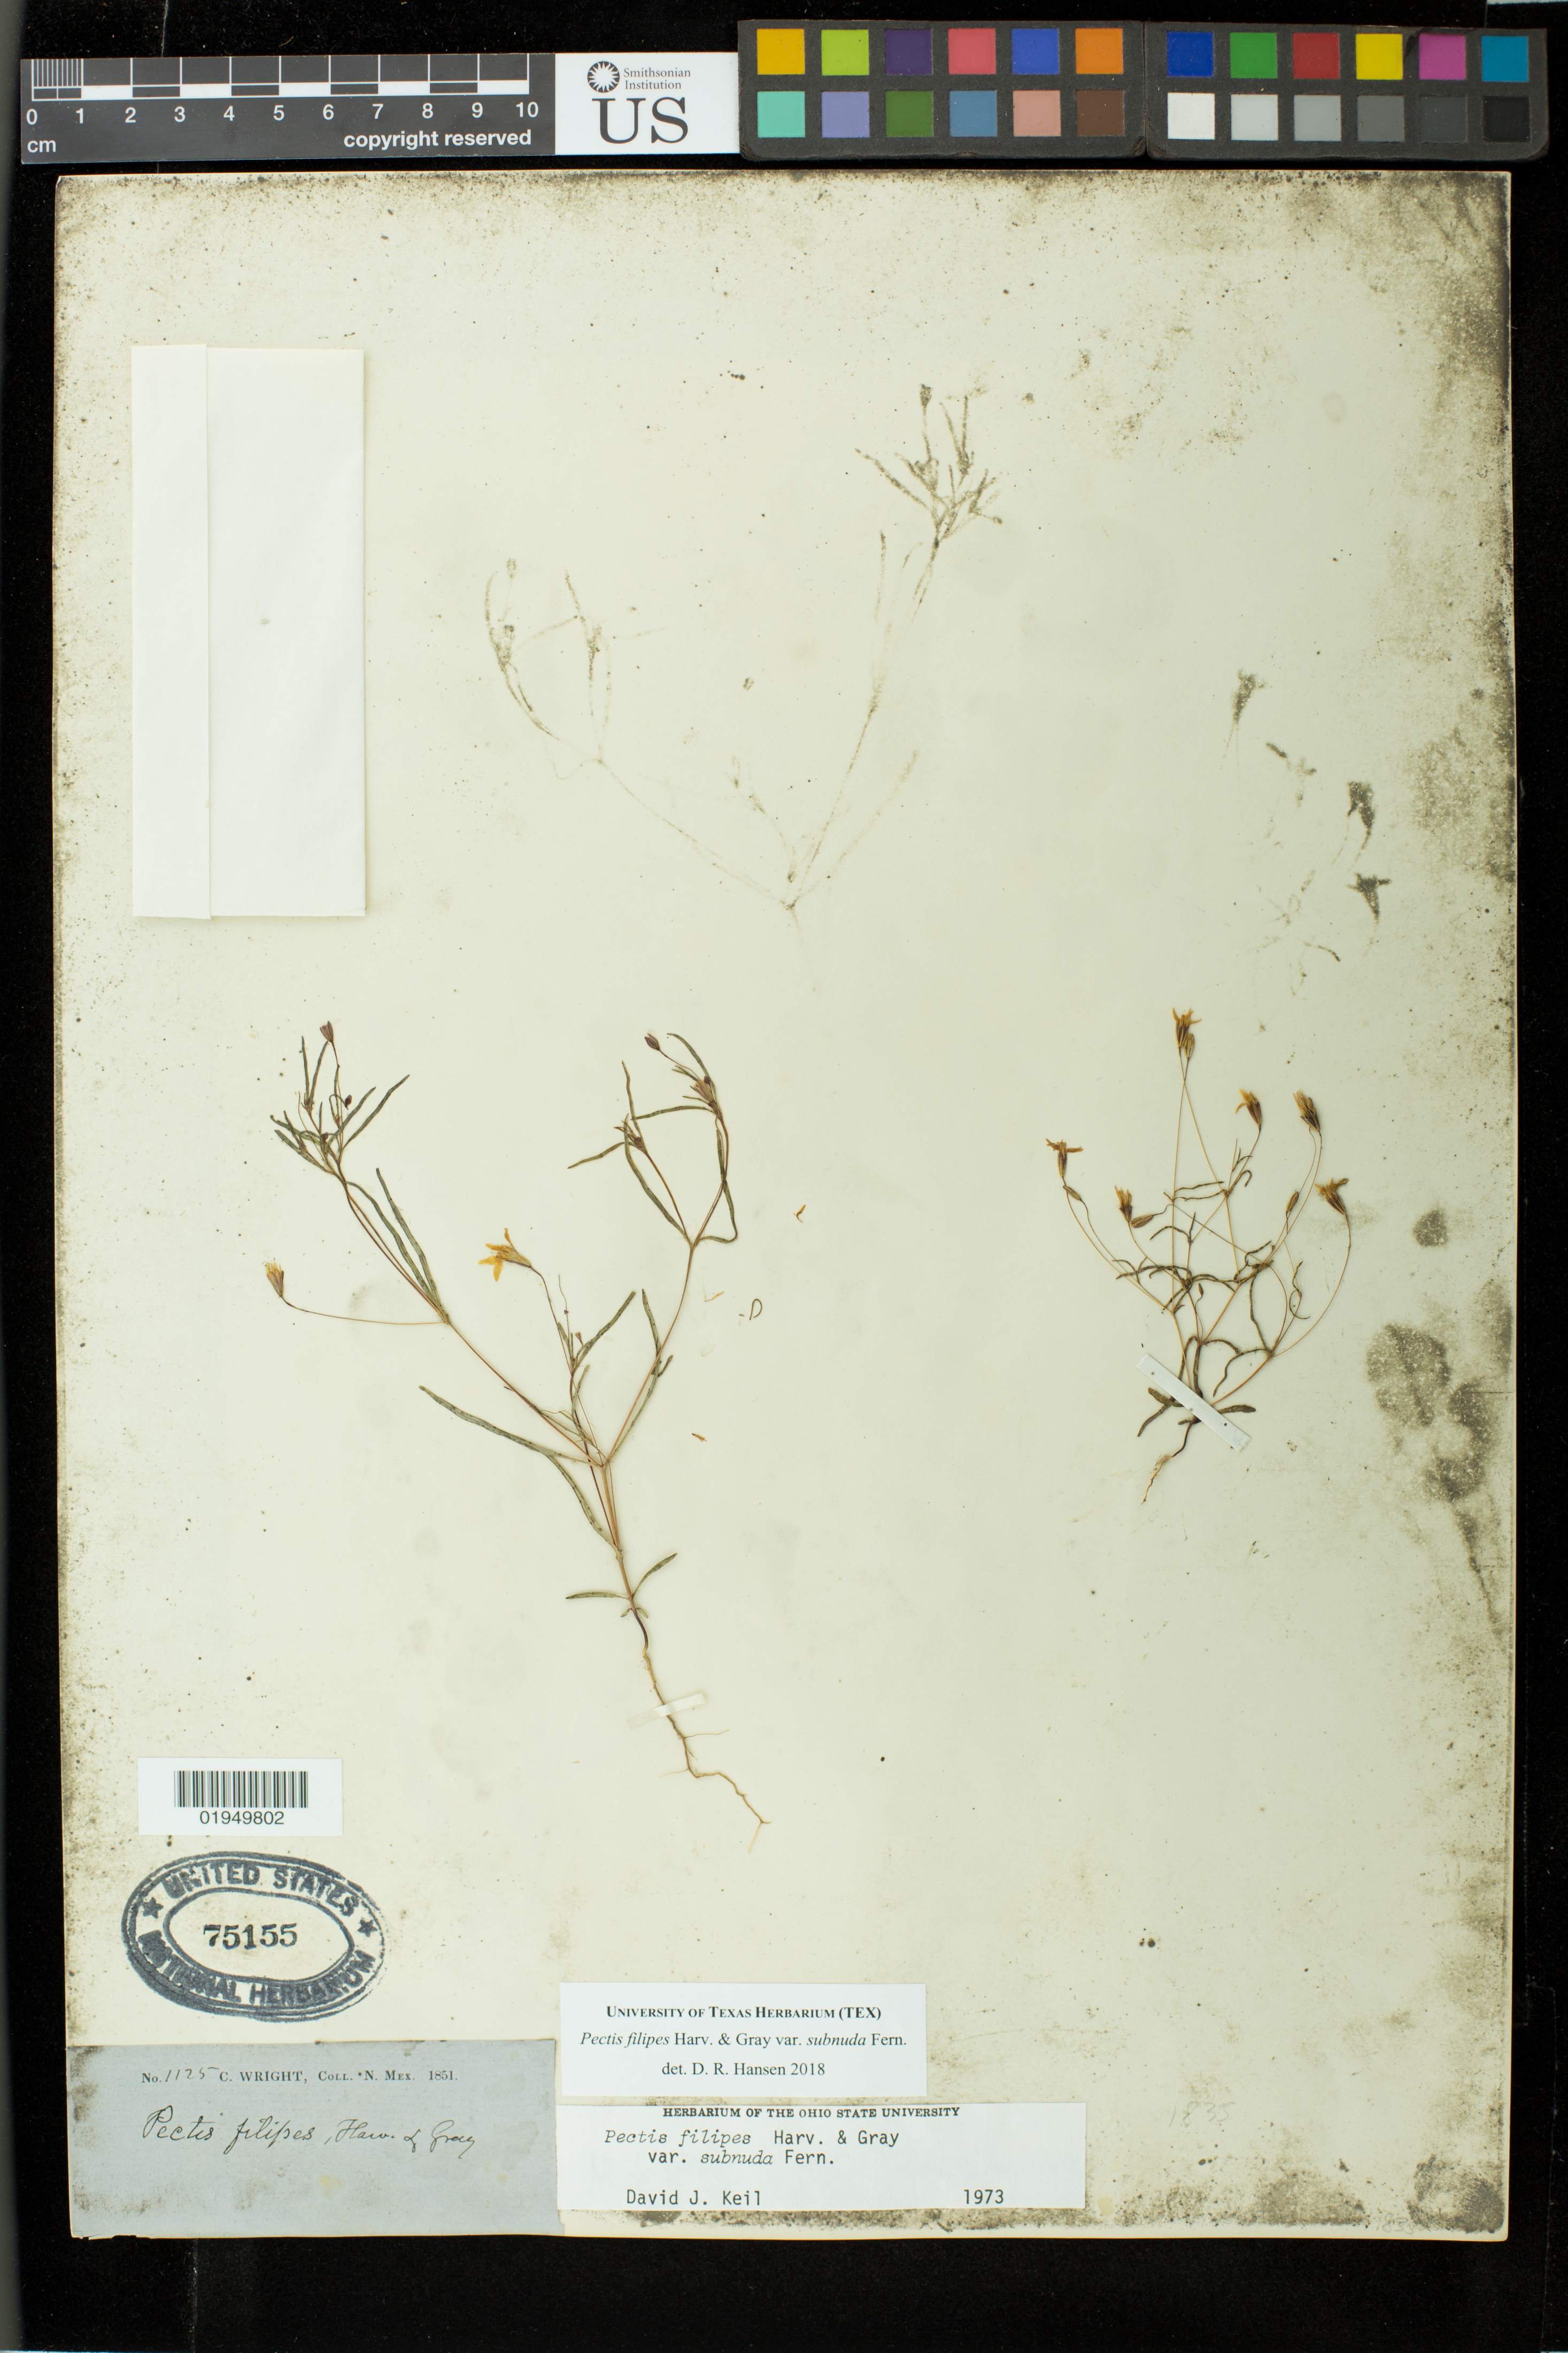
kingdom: Plantae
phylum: Tracheophyta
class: Magnoliopsida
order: Asterales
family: Asteraceae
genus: Pectis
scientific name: Pectis filipes var. subnuda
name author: Fernald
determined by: Hansen, D. R.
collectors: C. Wright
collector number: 1125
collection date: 1851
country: United States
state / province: New Mexico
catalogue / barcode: US 75155